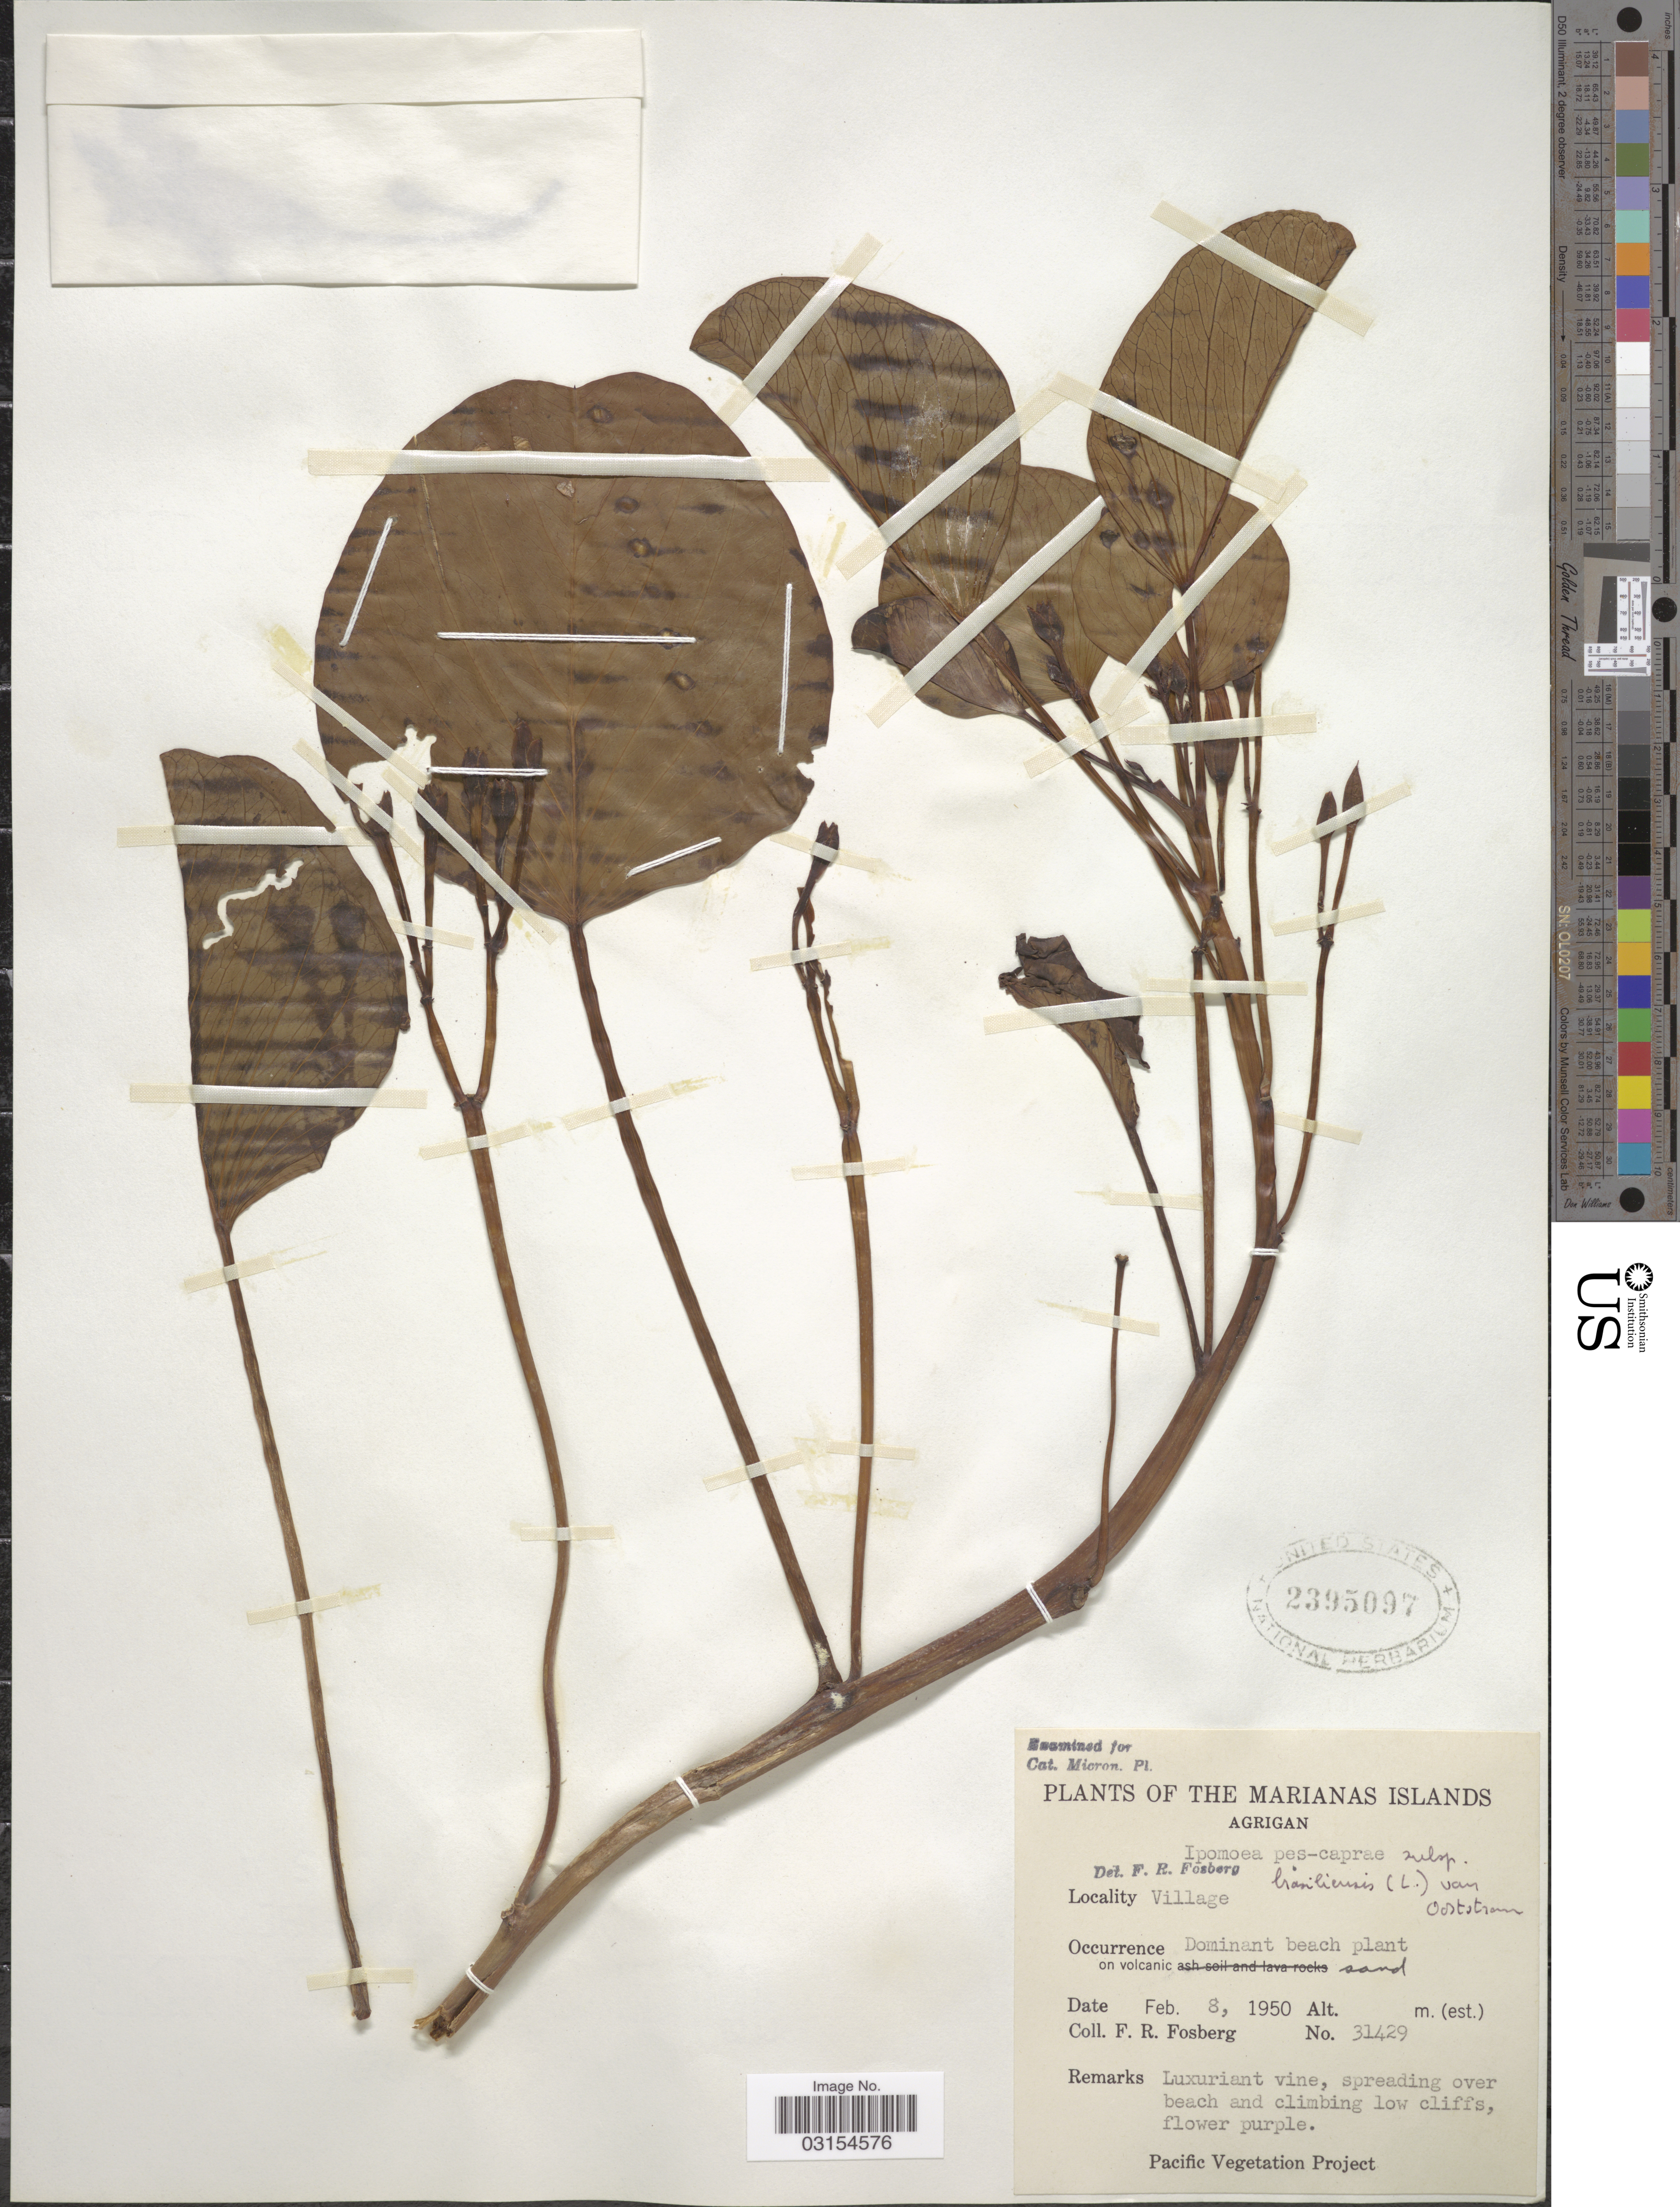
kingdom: Plantae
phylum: Tracheophyta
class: Magnoliopsida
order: Solanales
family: Convolvulaceae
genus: Ipomoea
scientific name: Ipomoea pes-caprae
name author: (L.) R. Br.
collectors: F. R. Fosberg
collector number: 31429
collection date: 1950-02-08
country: Northern Mariana Islands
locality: Marianas Islands. Agrigan. Village.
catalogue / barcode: US 2395097